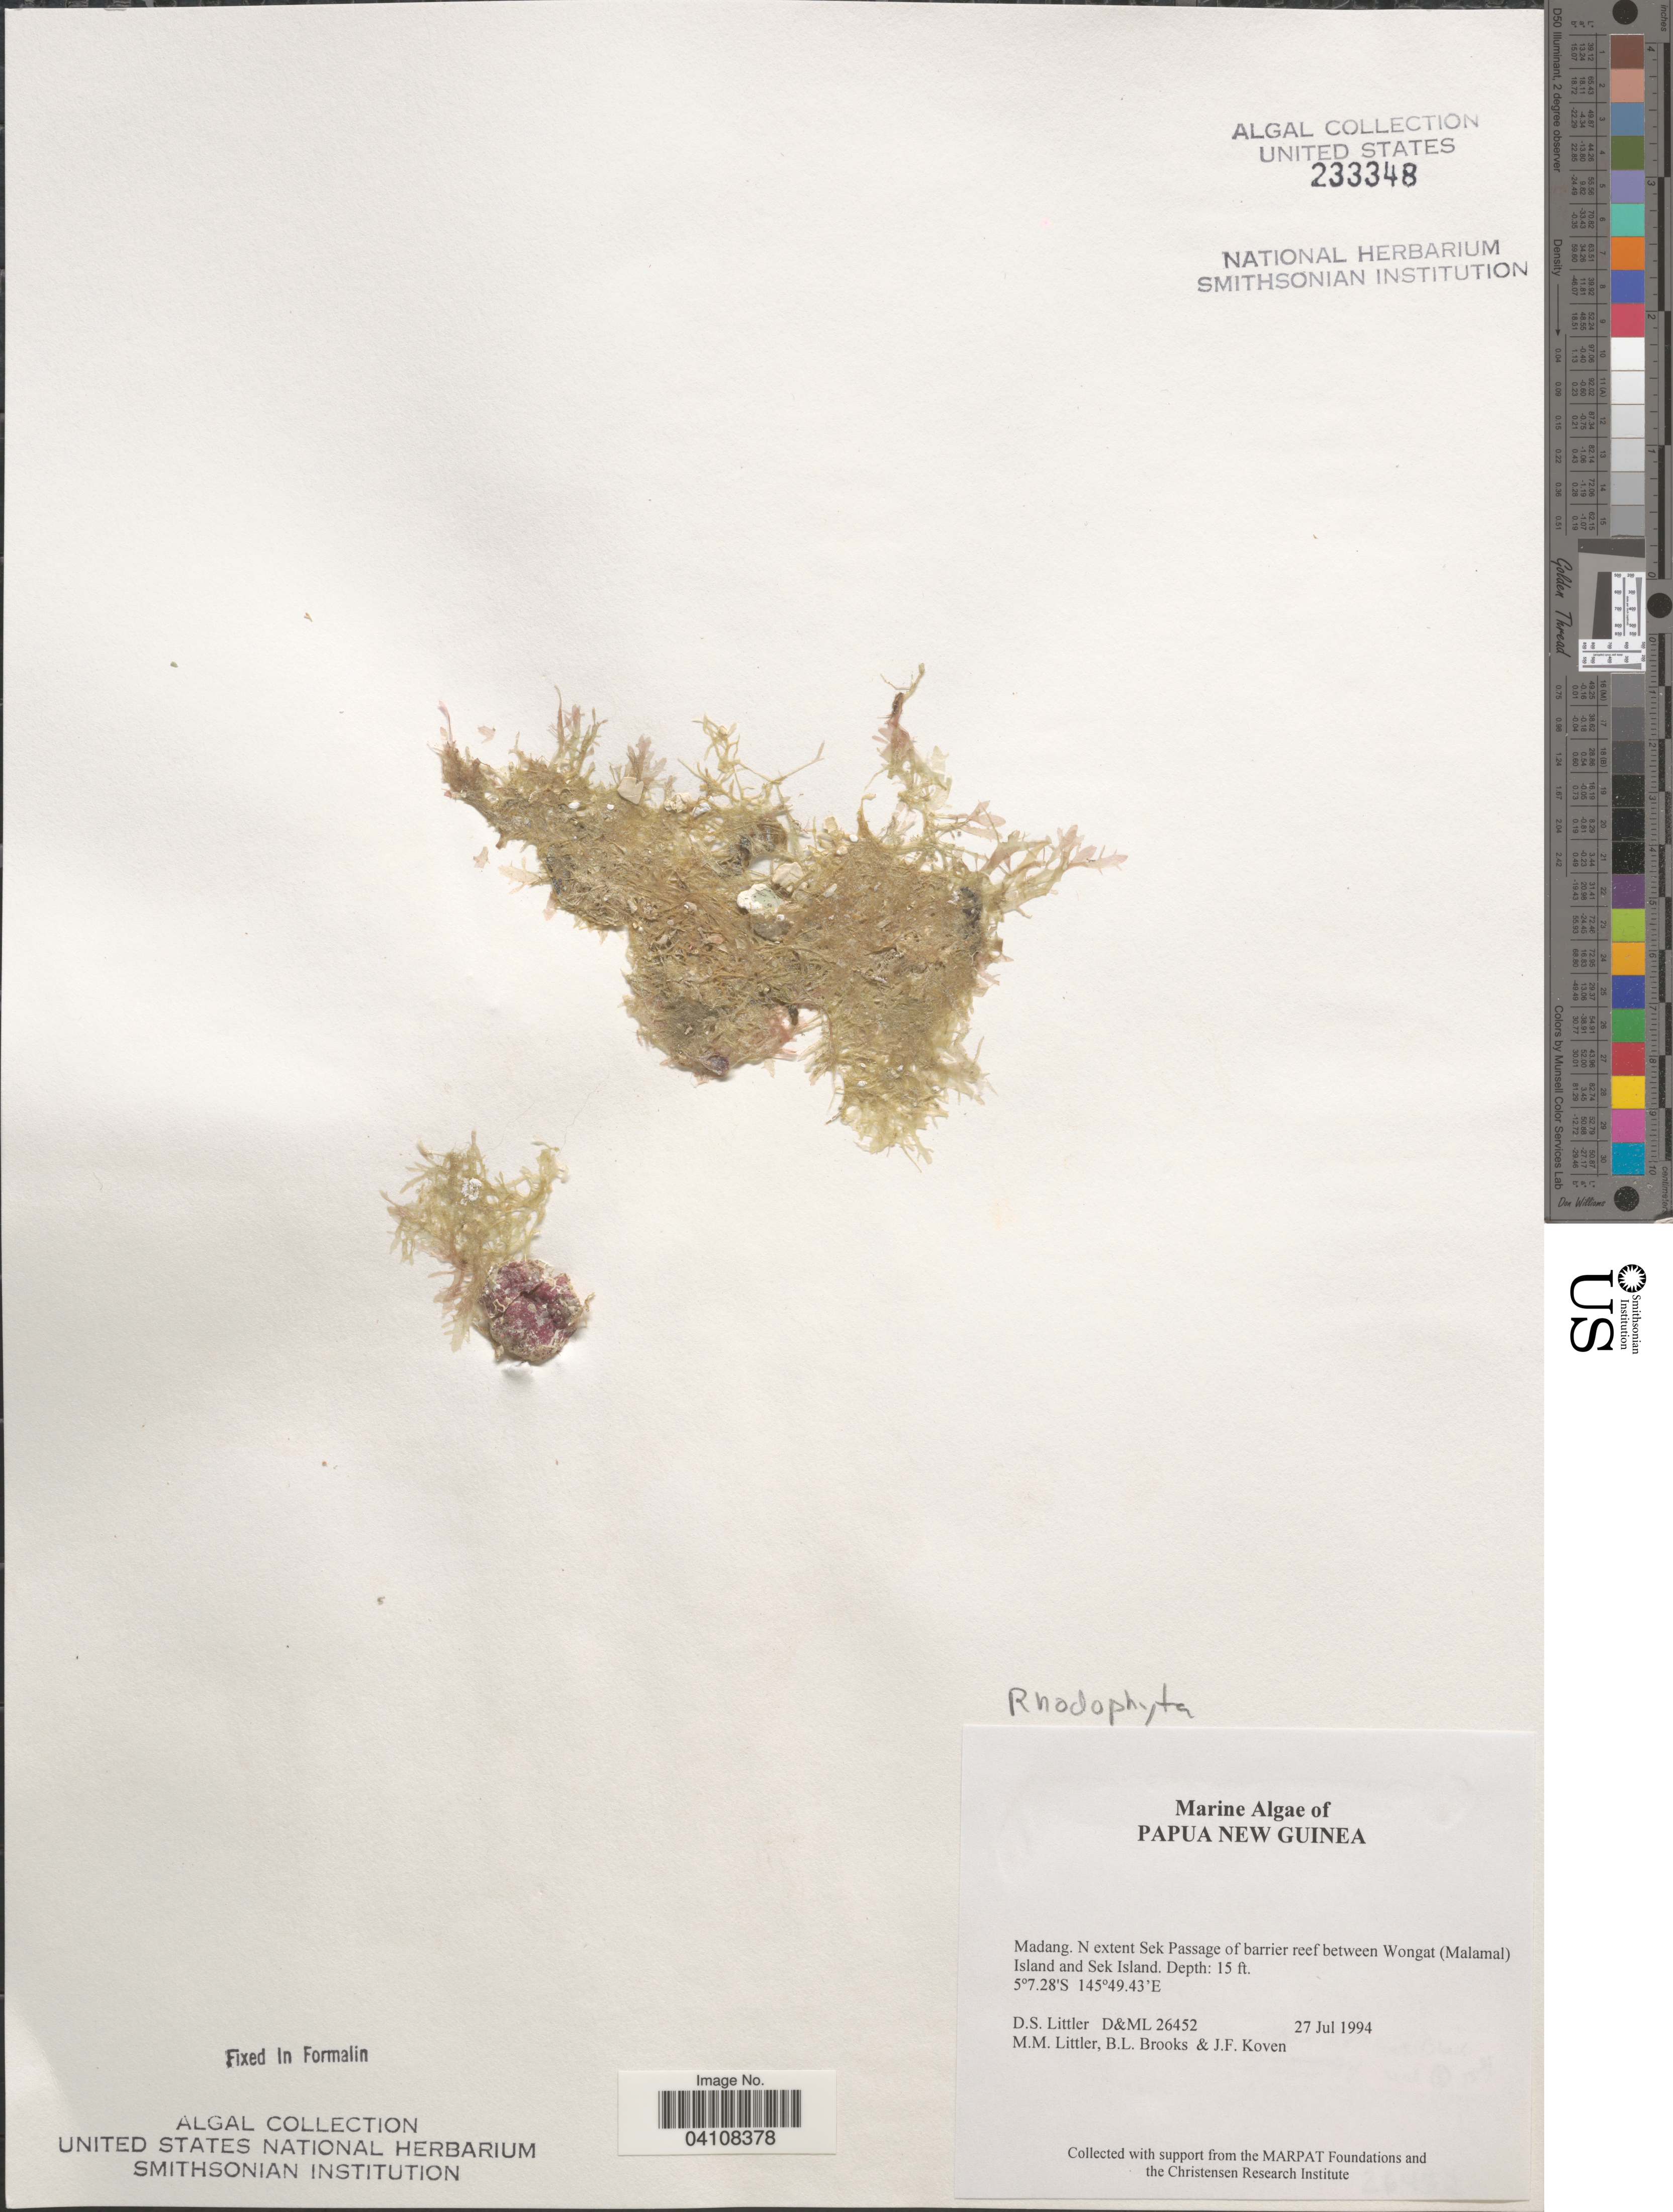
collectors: D. S. Littler, B. Brooks & J. Koven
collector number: D&ML26452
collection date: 1994-07-27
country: Papua New Guinea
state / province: Madang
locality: N extent Sek Passage of barrier reef between Wongat (Malamal) Island and Sek Island.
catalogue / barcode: US 233348